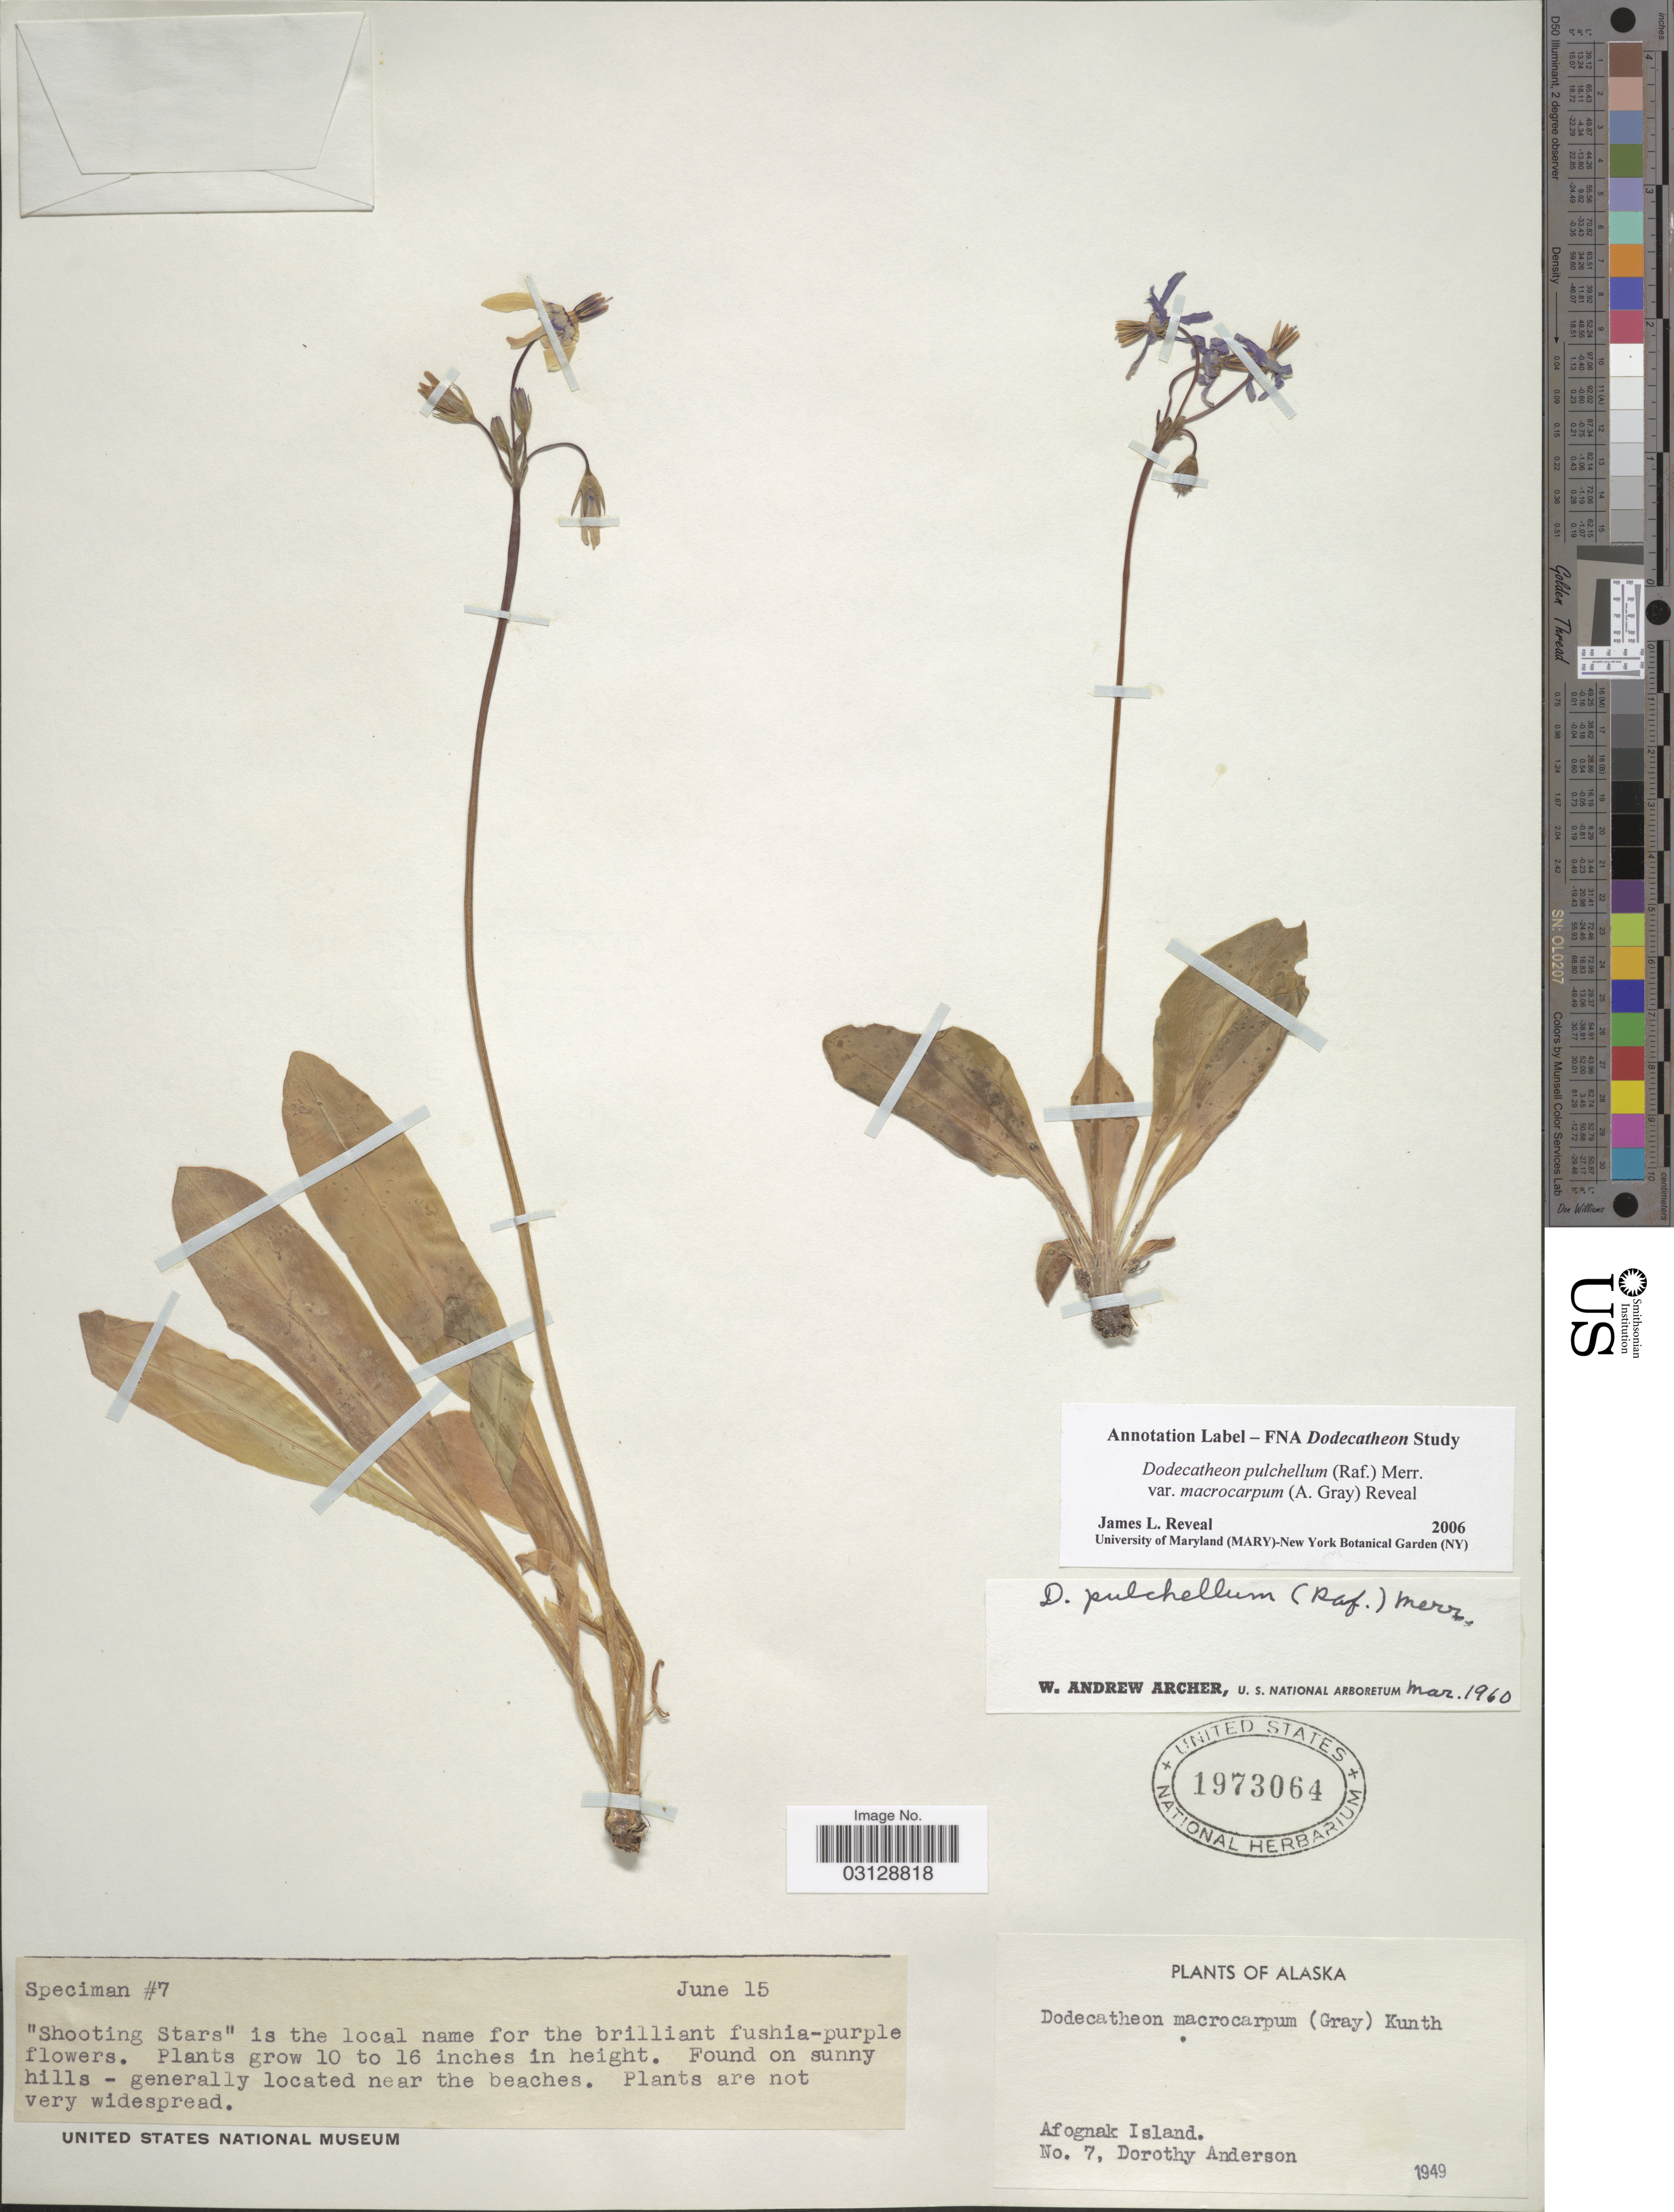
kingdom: Plantae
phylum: Tracheophyta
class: Magnoliopsida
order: Ericales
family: Primulaceae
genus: Dodecatheon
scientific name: Dodecatheon pulchellum var. macrocarpum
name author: (A. Gray) Reveal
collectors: D. Anderson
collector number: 7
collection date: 1949-06-15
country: United States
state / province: Alaska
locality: Afognak Island.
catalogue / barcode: US 1973064